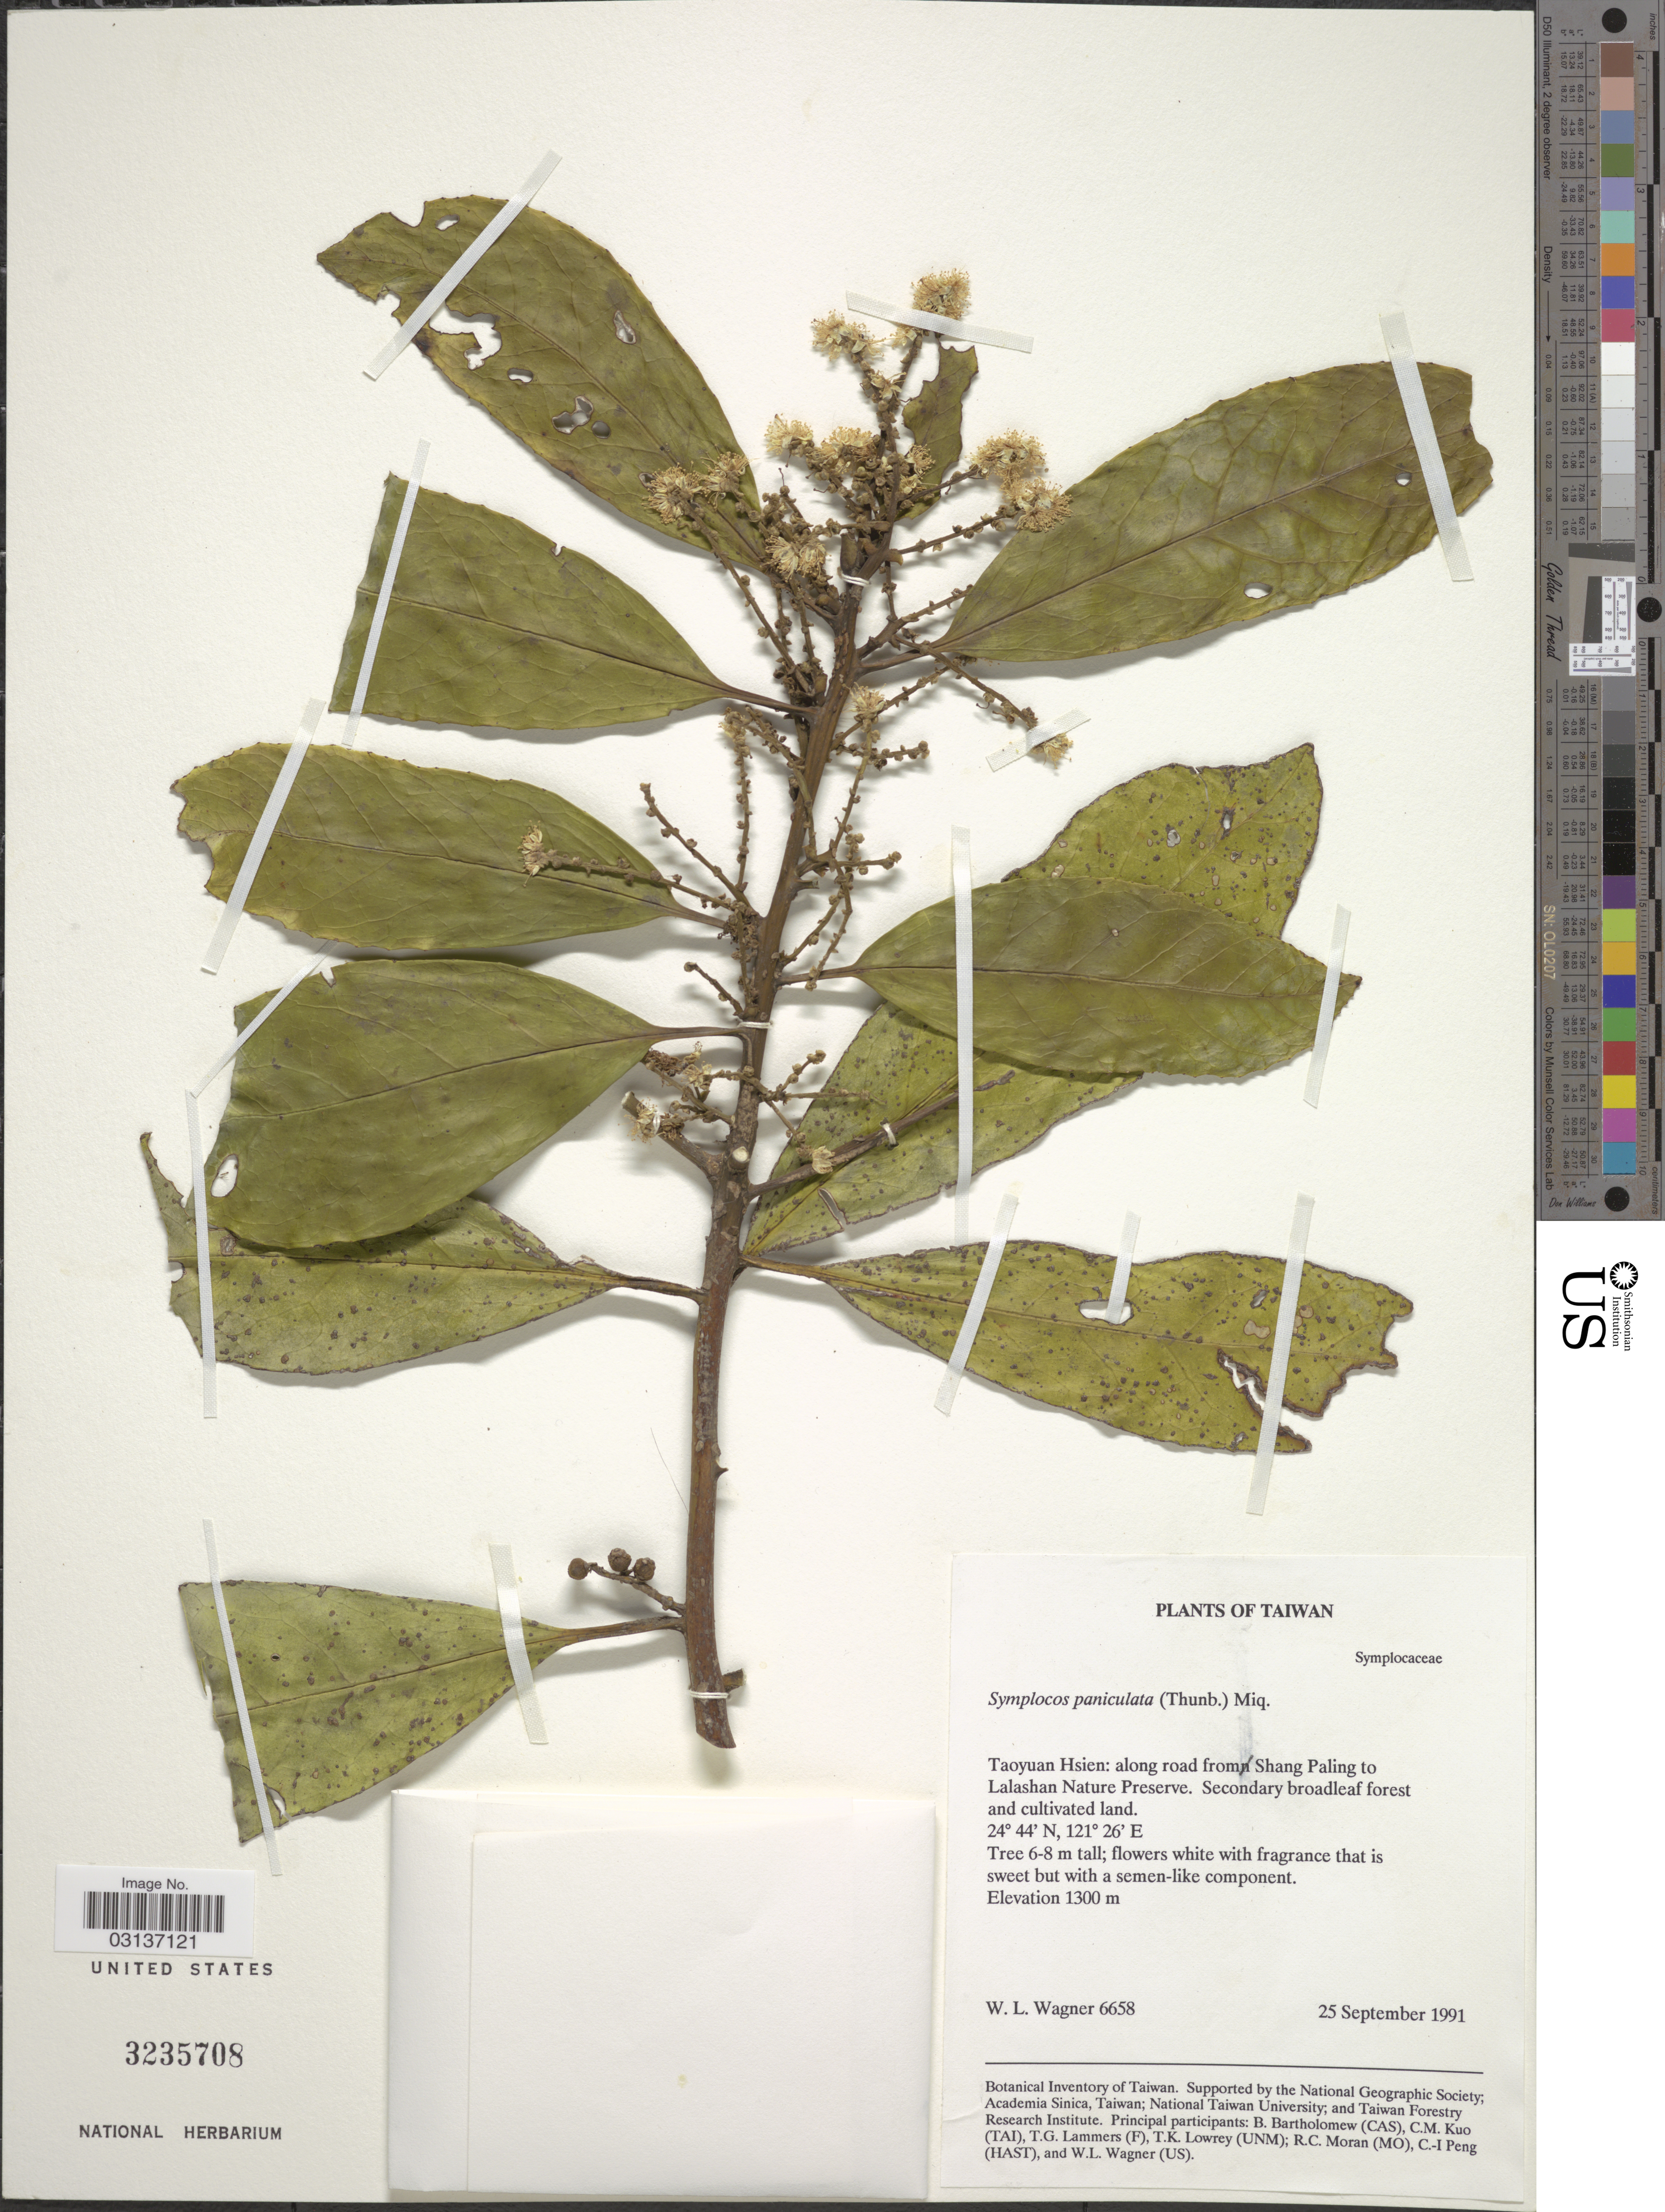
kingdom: Plantae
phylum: Tracheophyta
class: Magnoliopsida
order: Ericales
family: Symplocaceae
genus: Symplocos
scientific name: Symplocos paniculata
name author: Miq.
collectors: W. L. Wagner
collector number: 6658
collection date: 1991-09-25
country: Taiwan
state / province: Taoyuan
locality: Taoyuan Hsien: along road from Shang Paling to Lalashan Nature Preserve.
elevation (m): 1300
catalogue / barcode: US 3235708